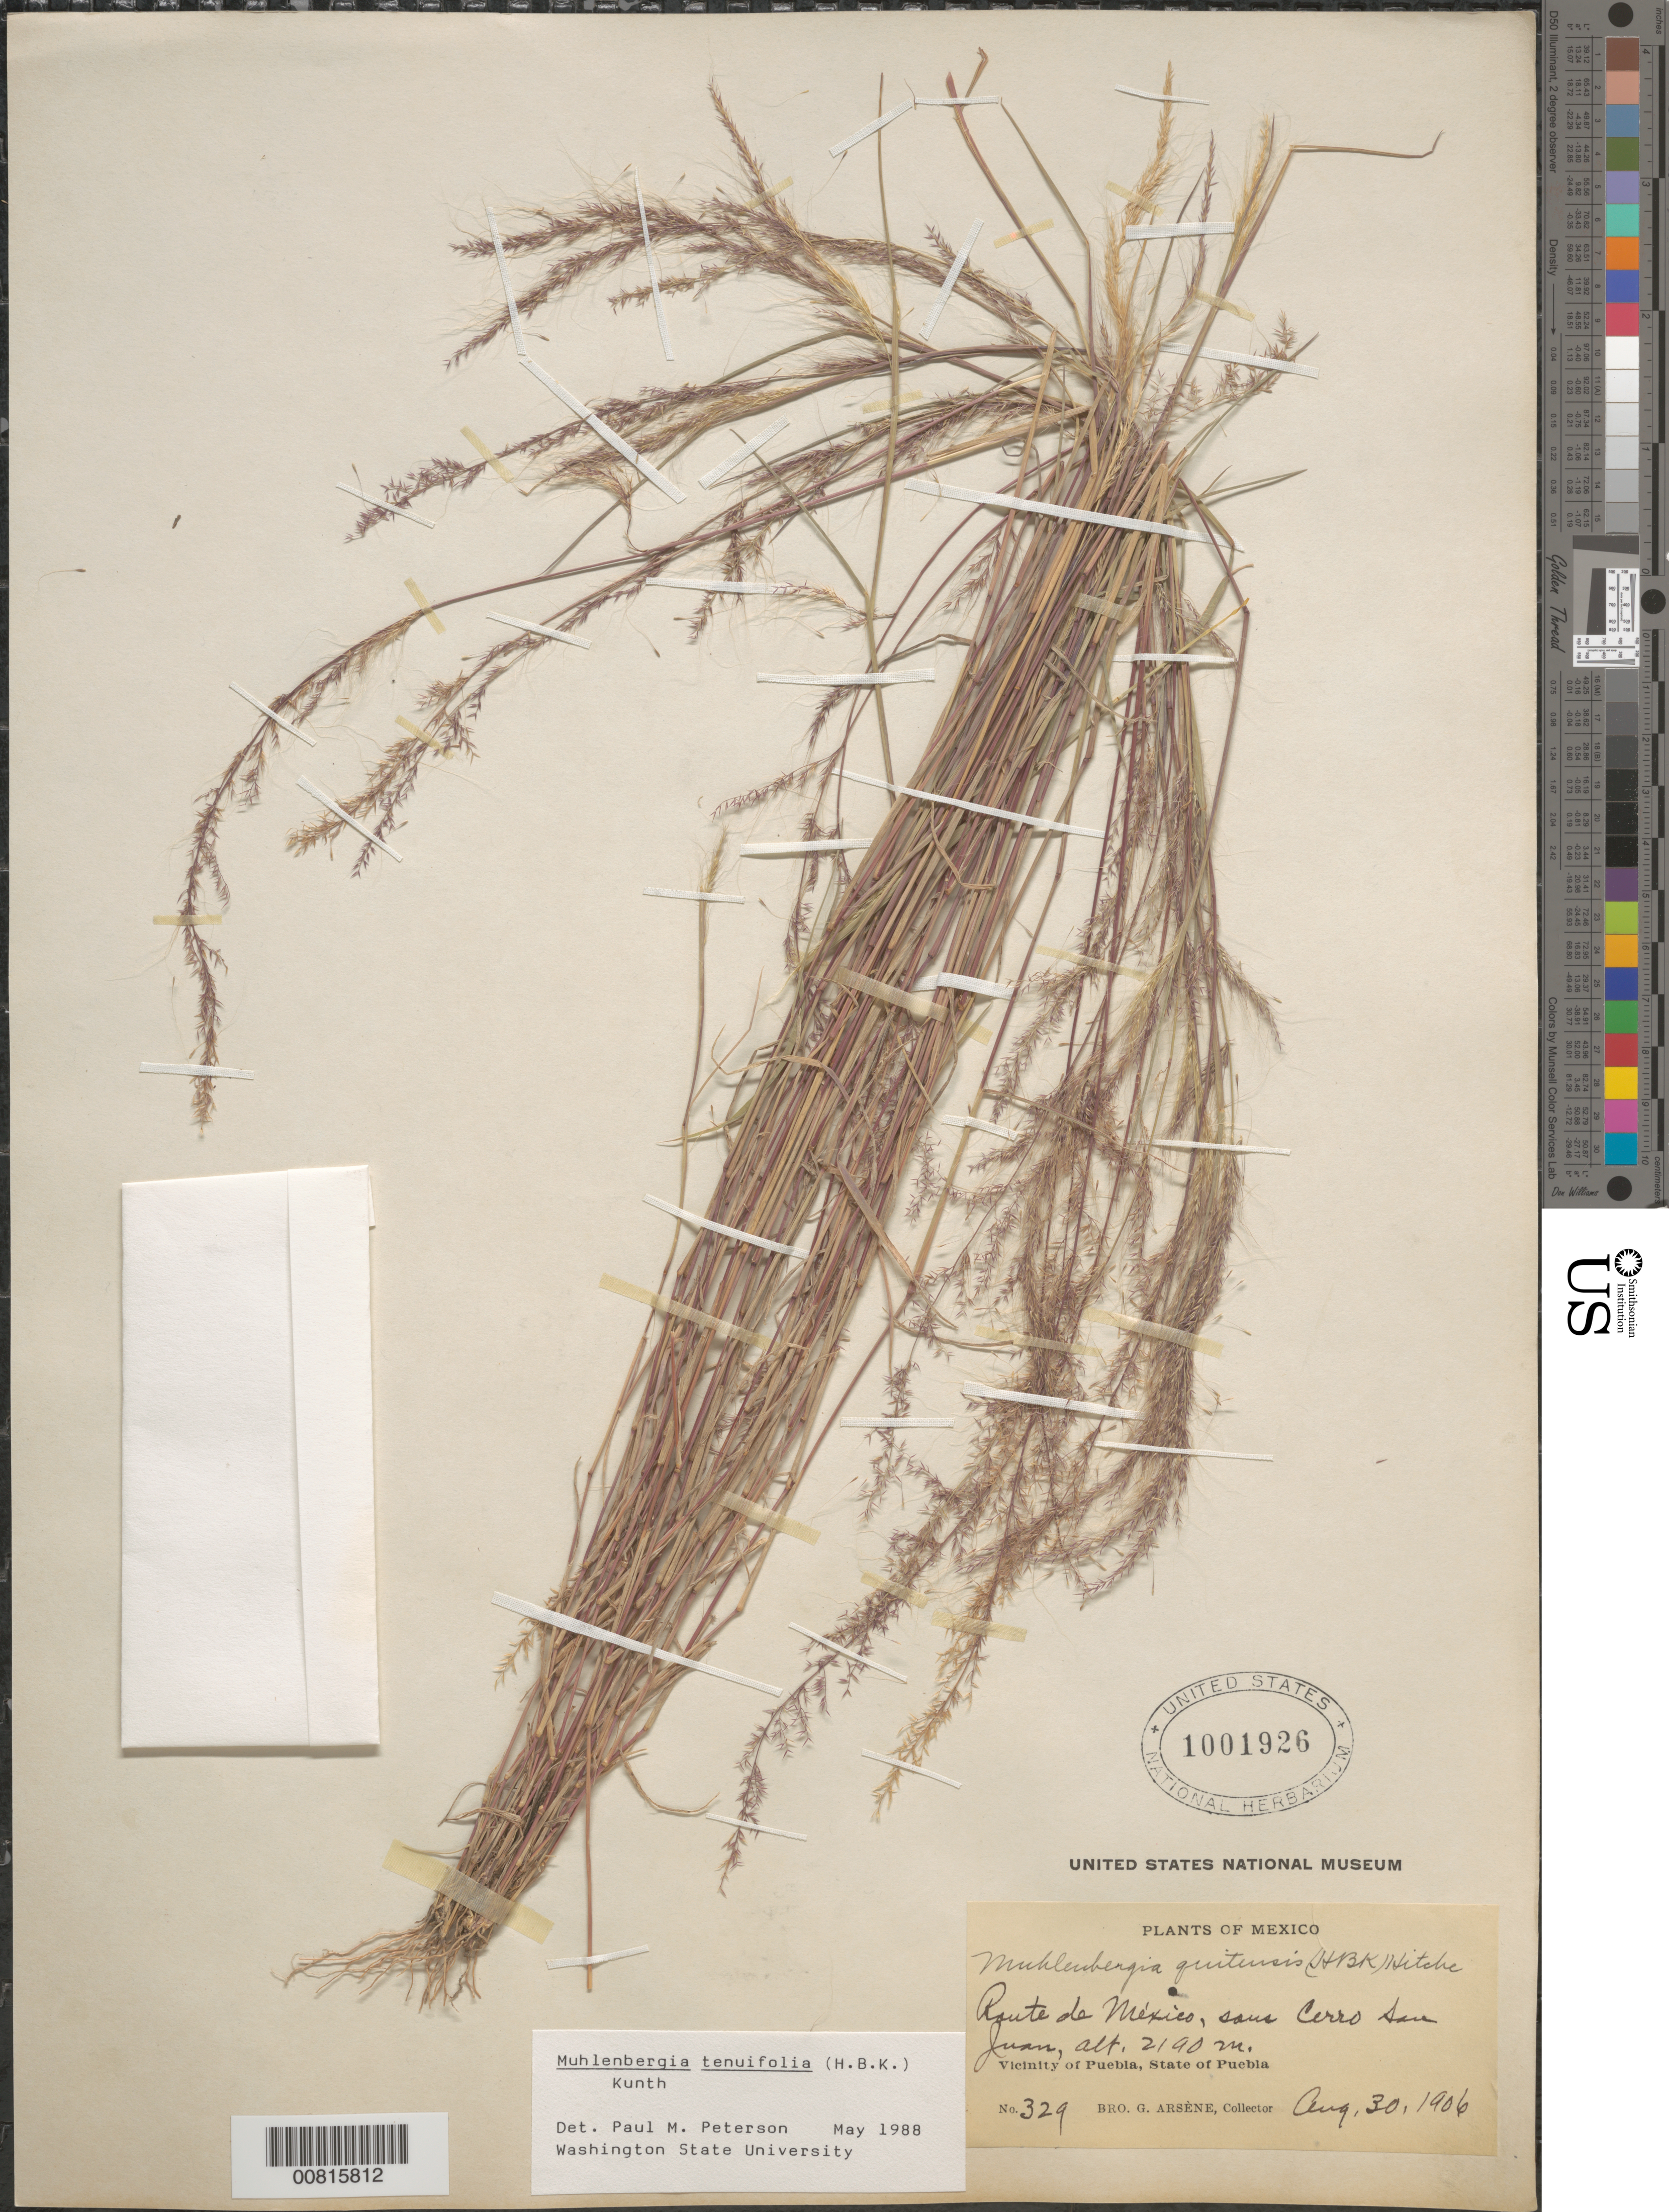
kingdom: Plantae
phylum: Tracheophyta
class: Liliopsida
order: Poales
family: Poaceae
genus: Muhlenbergia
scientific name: Muhlenbergia tenuifolia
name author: (Kunth) Kunth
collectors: Bro. G. Arsène & Bro. Nicolas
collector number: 329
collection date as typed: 30 Aug 1906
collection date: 1906-08-30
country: Mexico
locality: Route de Mexico, sous Cerro San Juan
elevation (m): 2190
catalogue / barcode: US 1001926